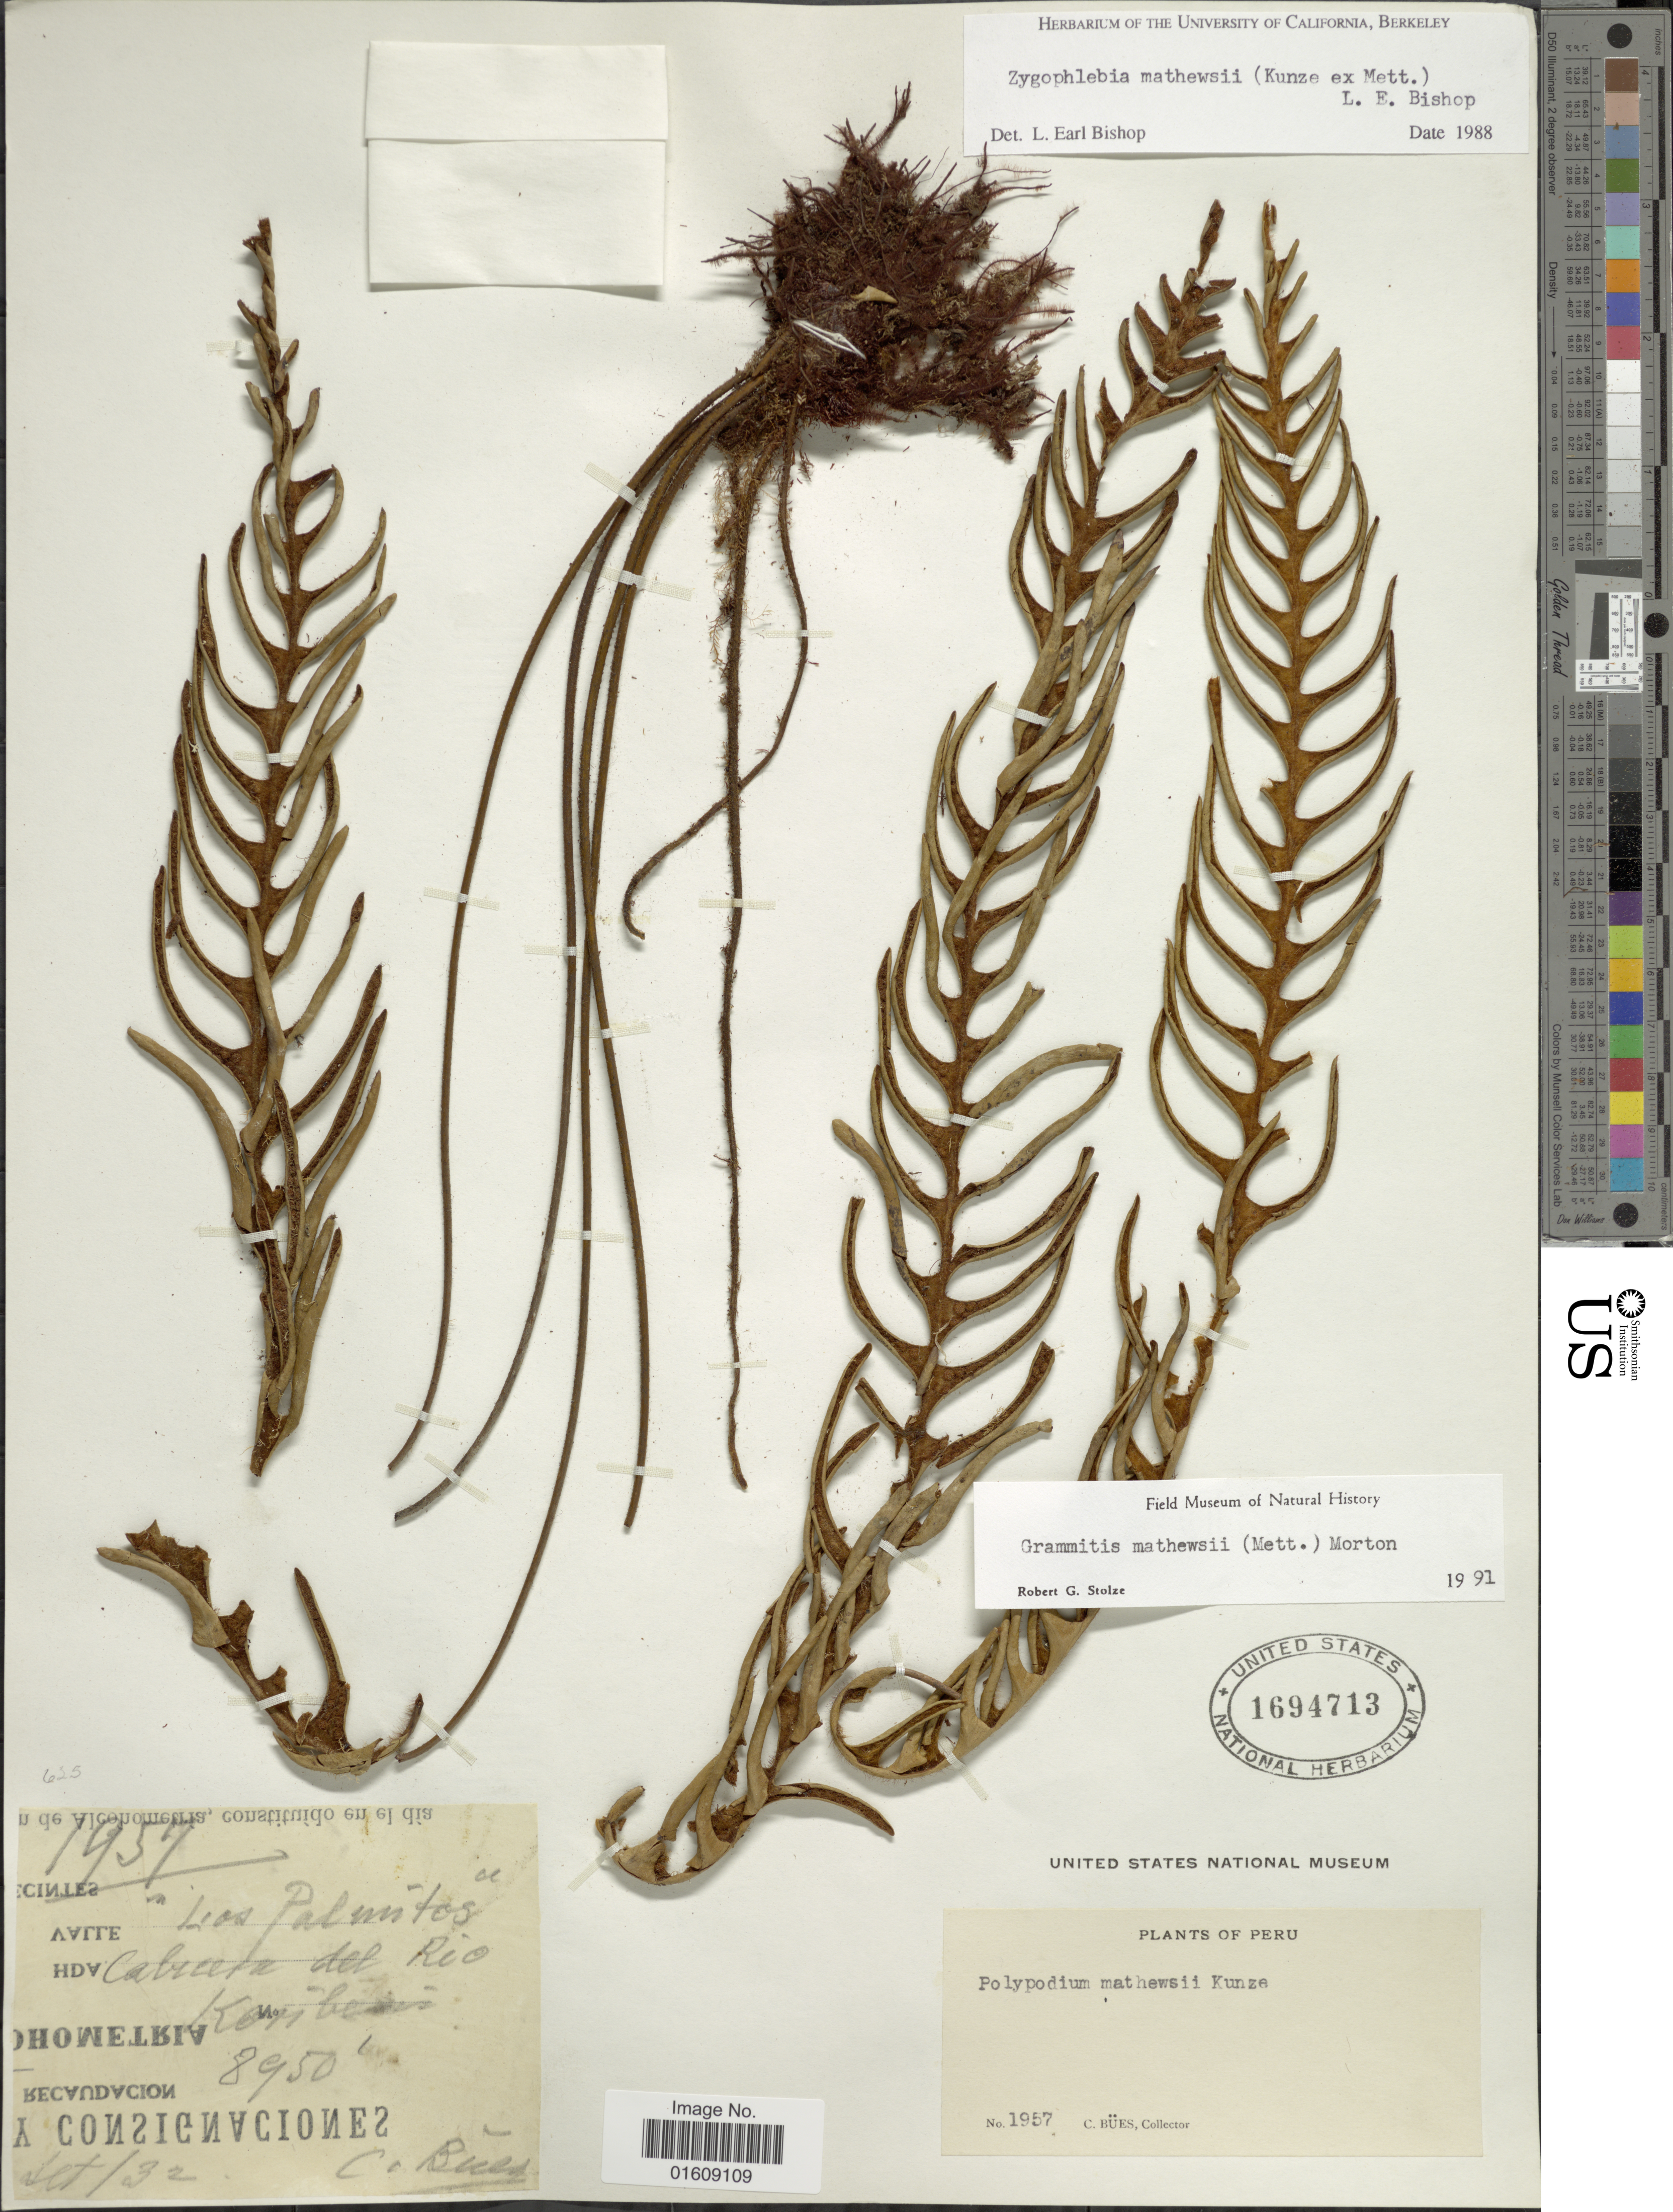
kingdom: Plantae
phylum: Tracheophyta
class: Polypodiopsida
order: Polypodiales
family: Polypodiaceae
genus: Zygophlebia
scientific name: Zygophlebia mathewsii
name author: (Kunze ex Mett.) L.E. Bishop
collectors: C. Bues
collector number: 1957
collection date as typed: Transcribed d/m/y: /9/32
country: Peru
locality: Peru, Las Palmitos Cabueta del Rio Keribelow.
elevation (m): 2728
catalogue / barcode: US 1694713